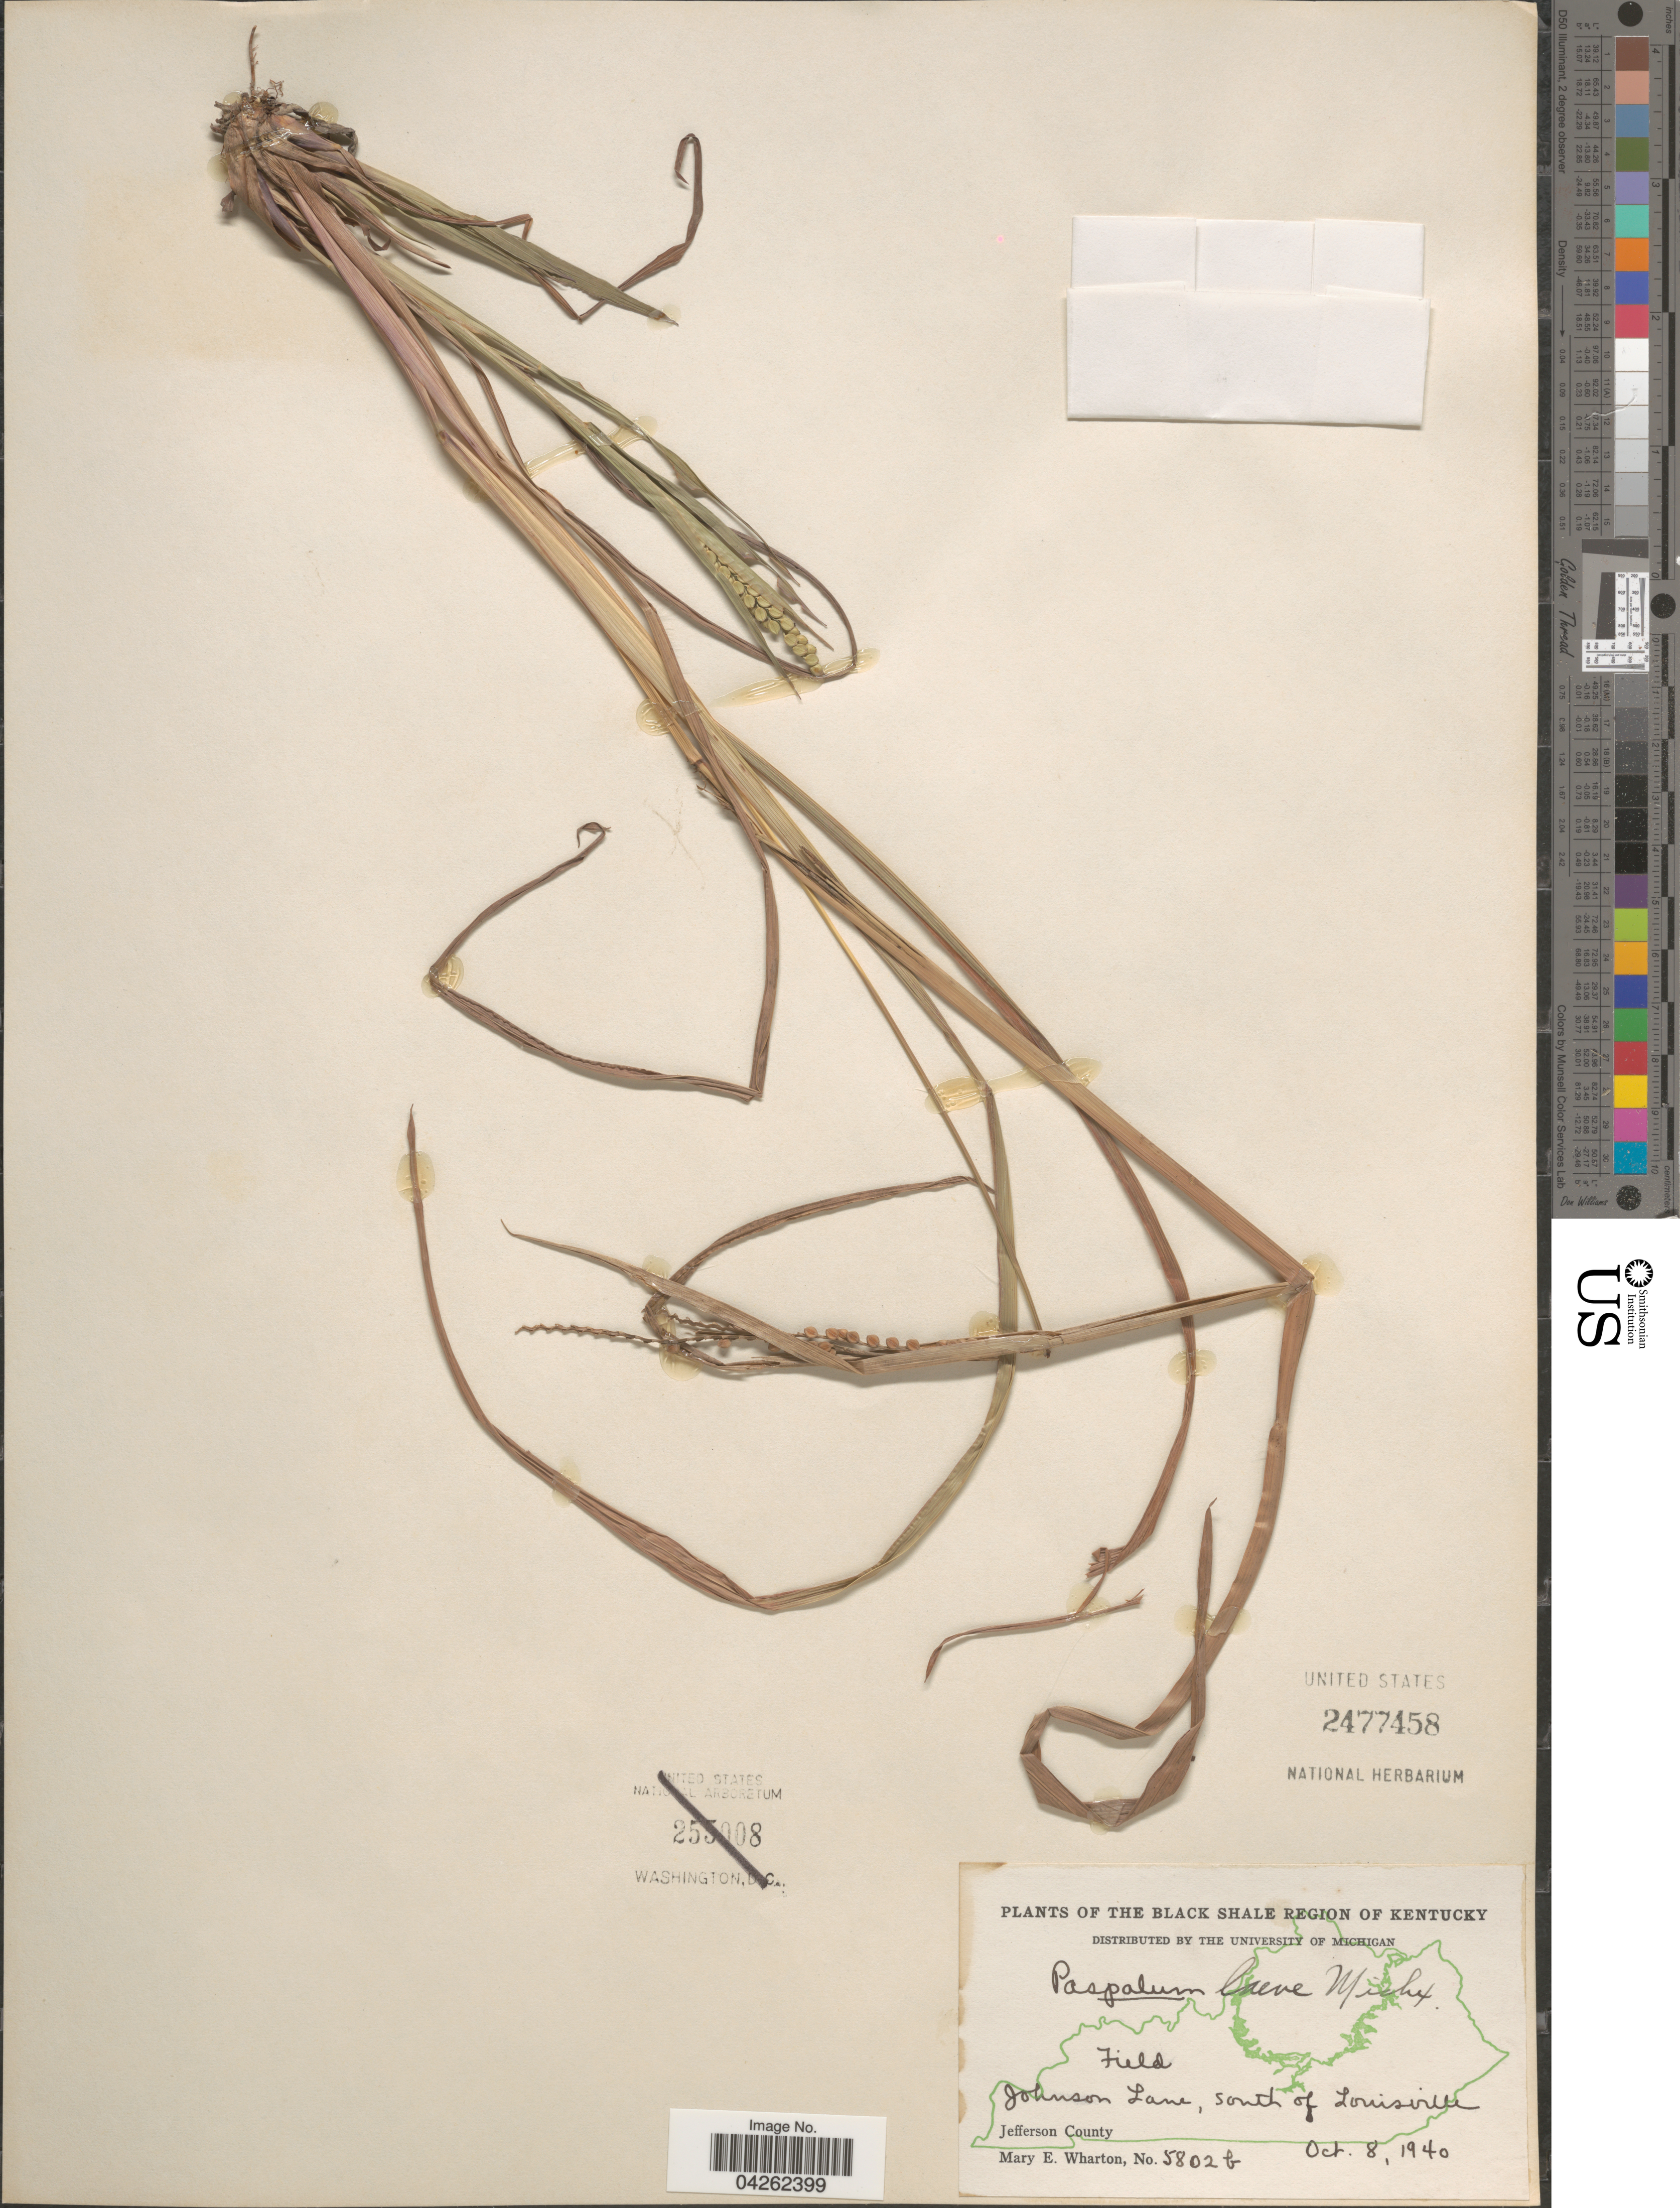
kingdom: Plantae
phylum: Tracheophyta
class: Liliopsida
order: Poales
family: Poaceae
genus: Paspalum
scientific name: Paspalum laeve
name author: Michx.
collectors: M. Wharton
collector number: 5802b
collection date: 1940-10-08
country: United States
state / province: Kentucky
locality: The Black Shale Region of Kentucky. Johnson Lane, south of Louisville. Jefferson County.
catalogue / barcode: US 2477458